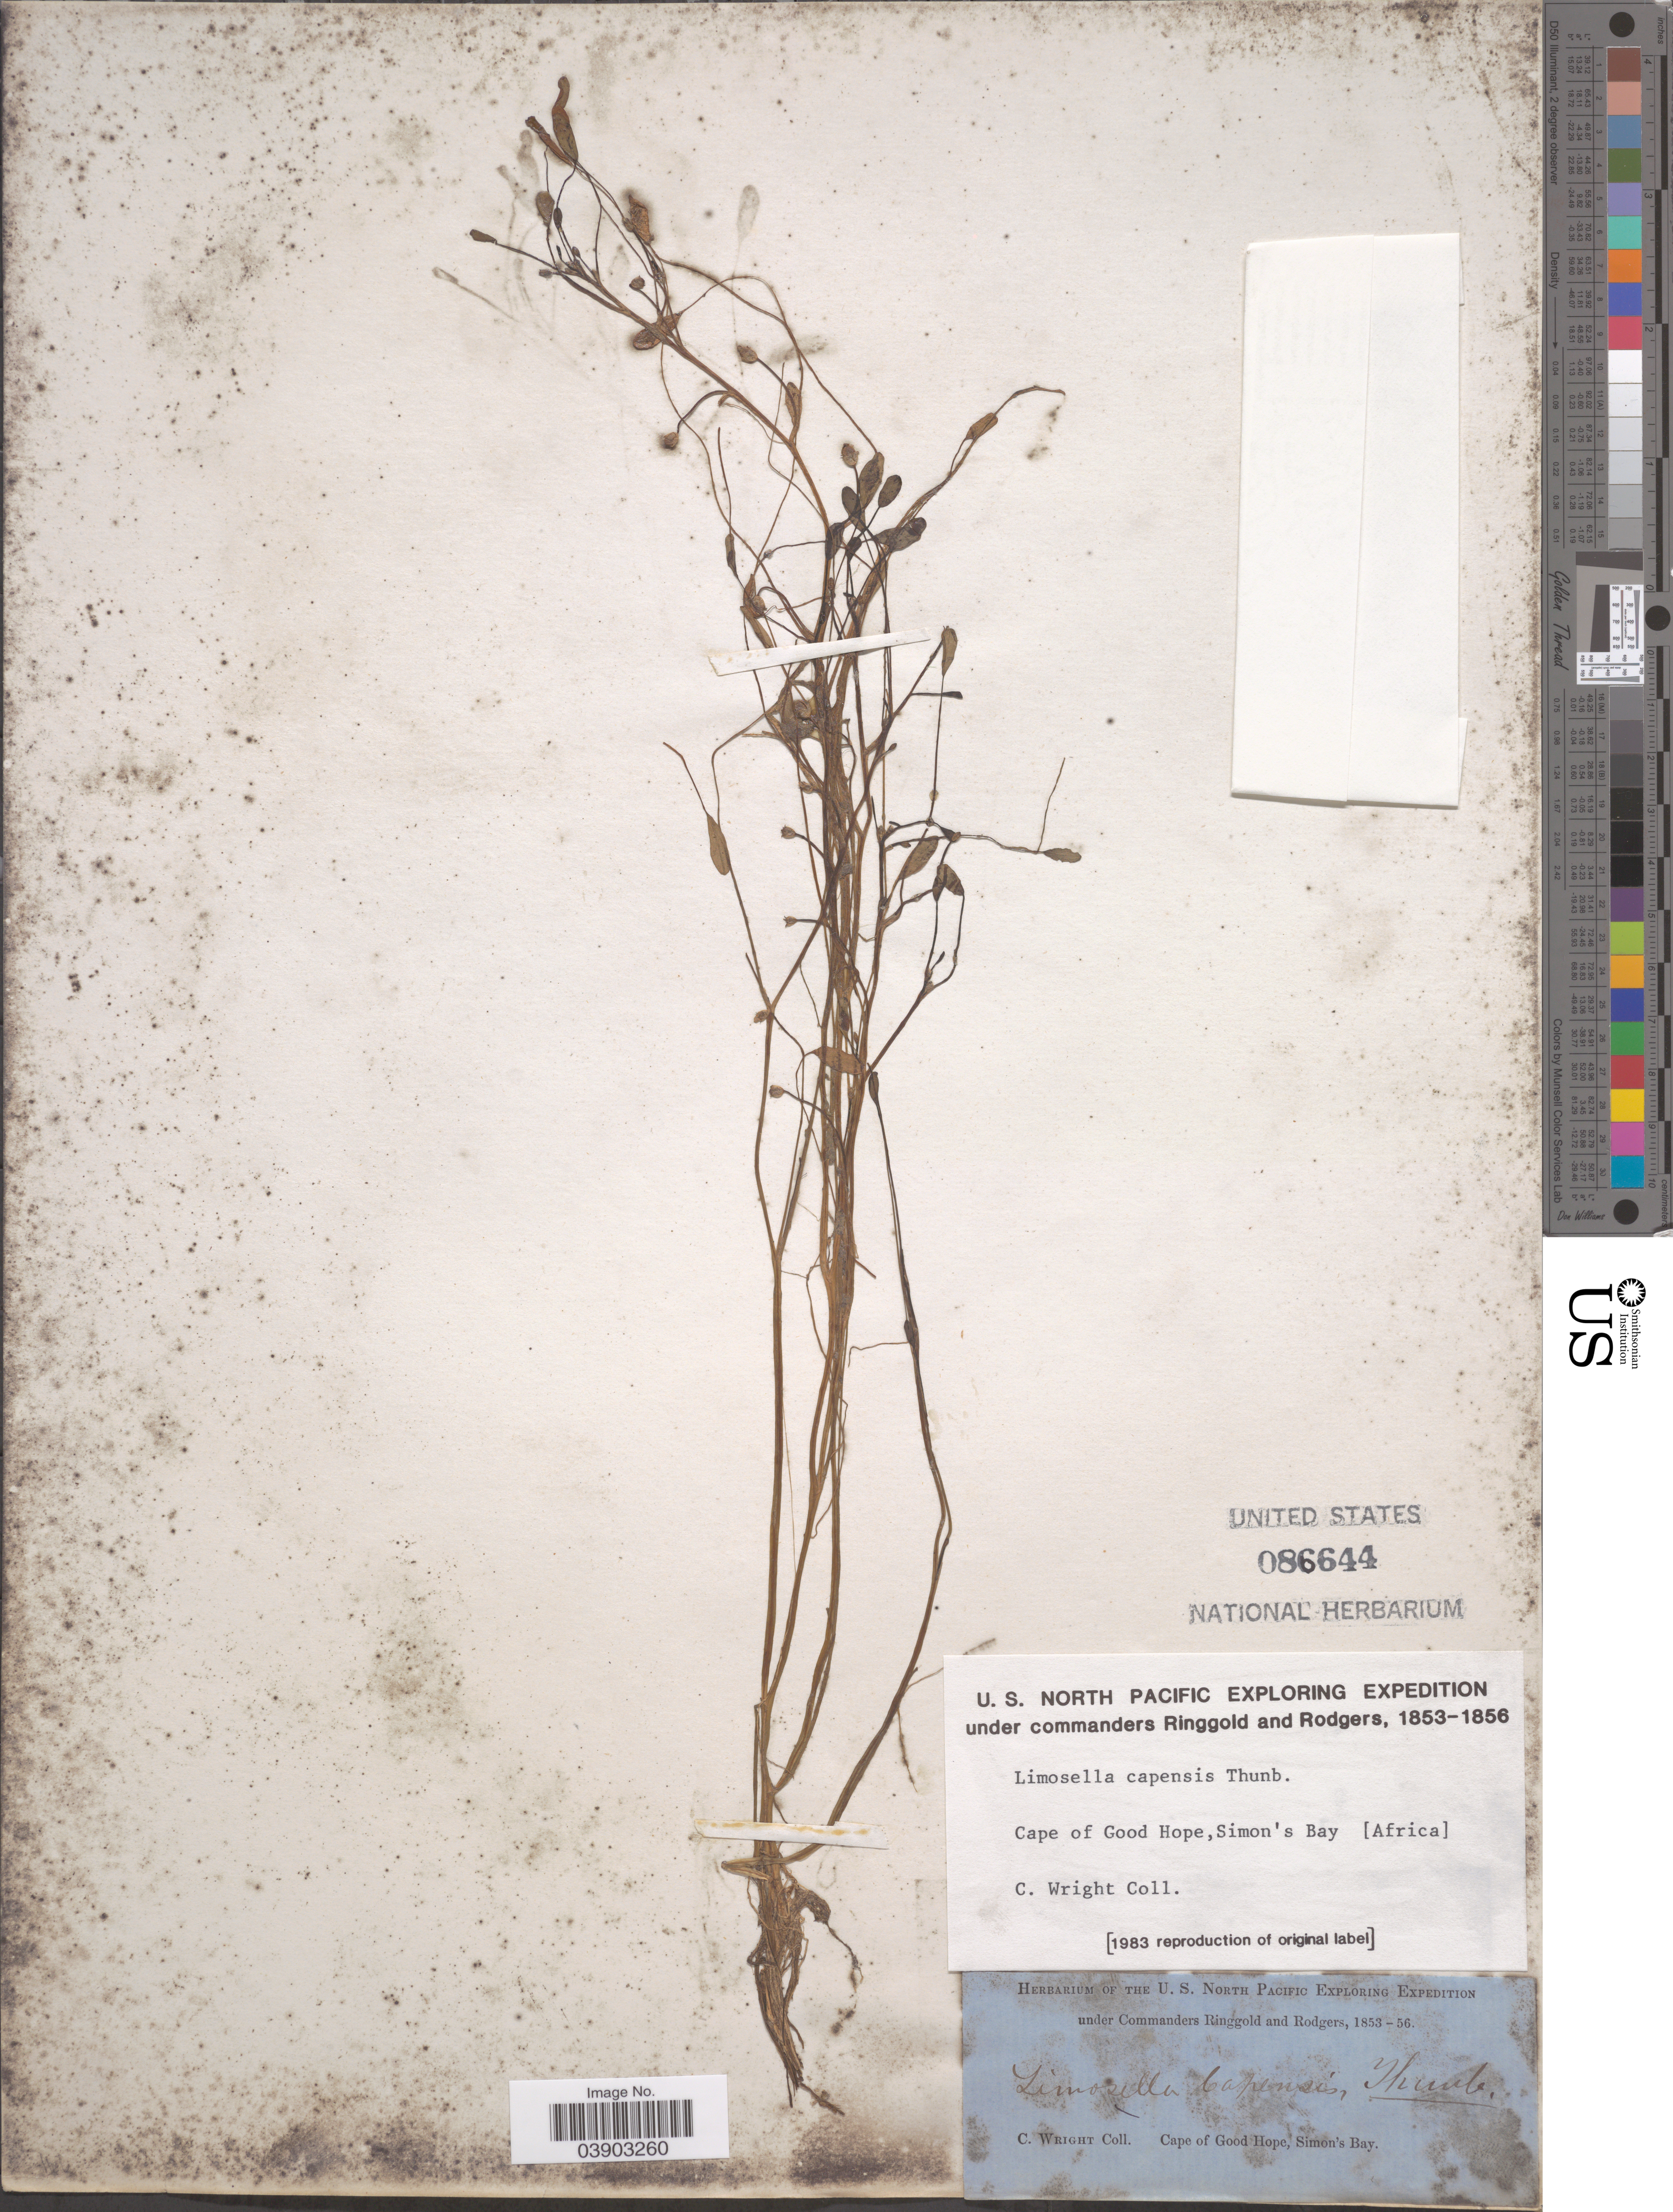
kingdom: Plantae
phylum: Tracheophyta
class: Magnoliopsida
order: Lamiales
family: Scrophulariaceae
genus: Limosella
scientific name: Limosella capensis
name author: Thunb.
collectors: C. Wright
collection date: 1853/1856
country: South Africa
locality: Cape of Good Hope, Simon's Bay [Africa].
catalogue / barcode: US 86644